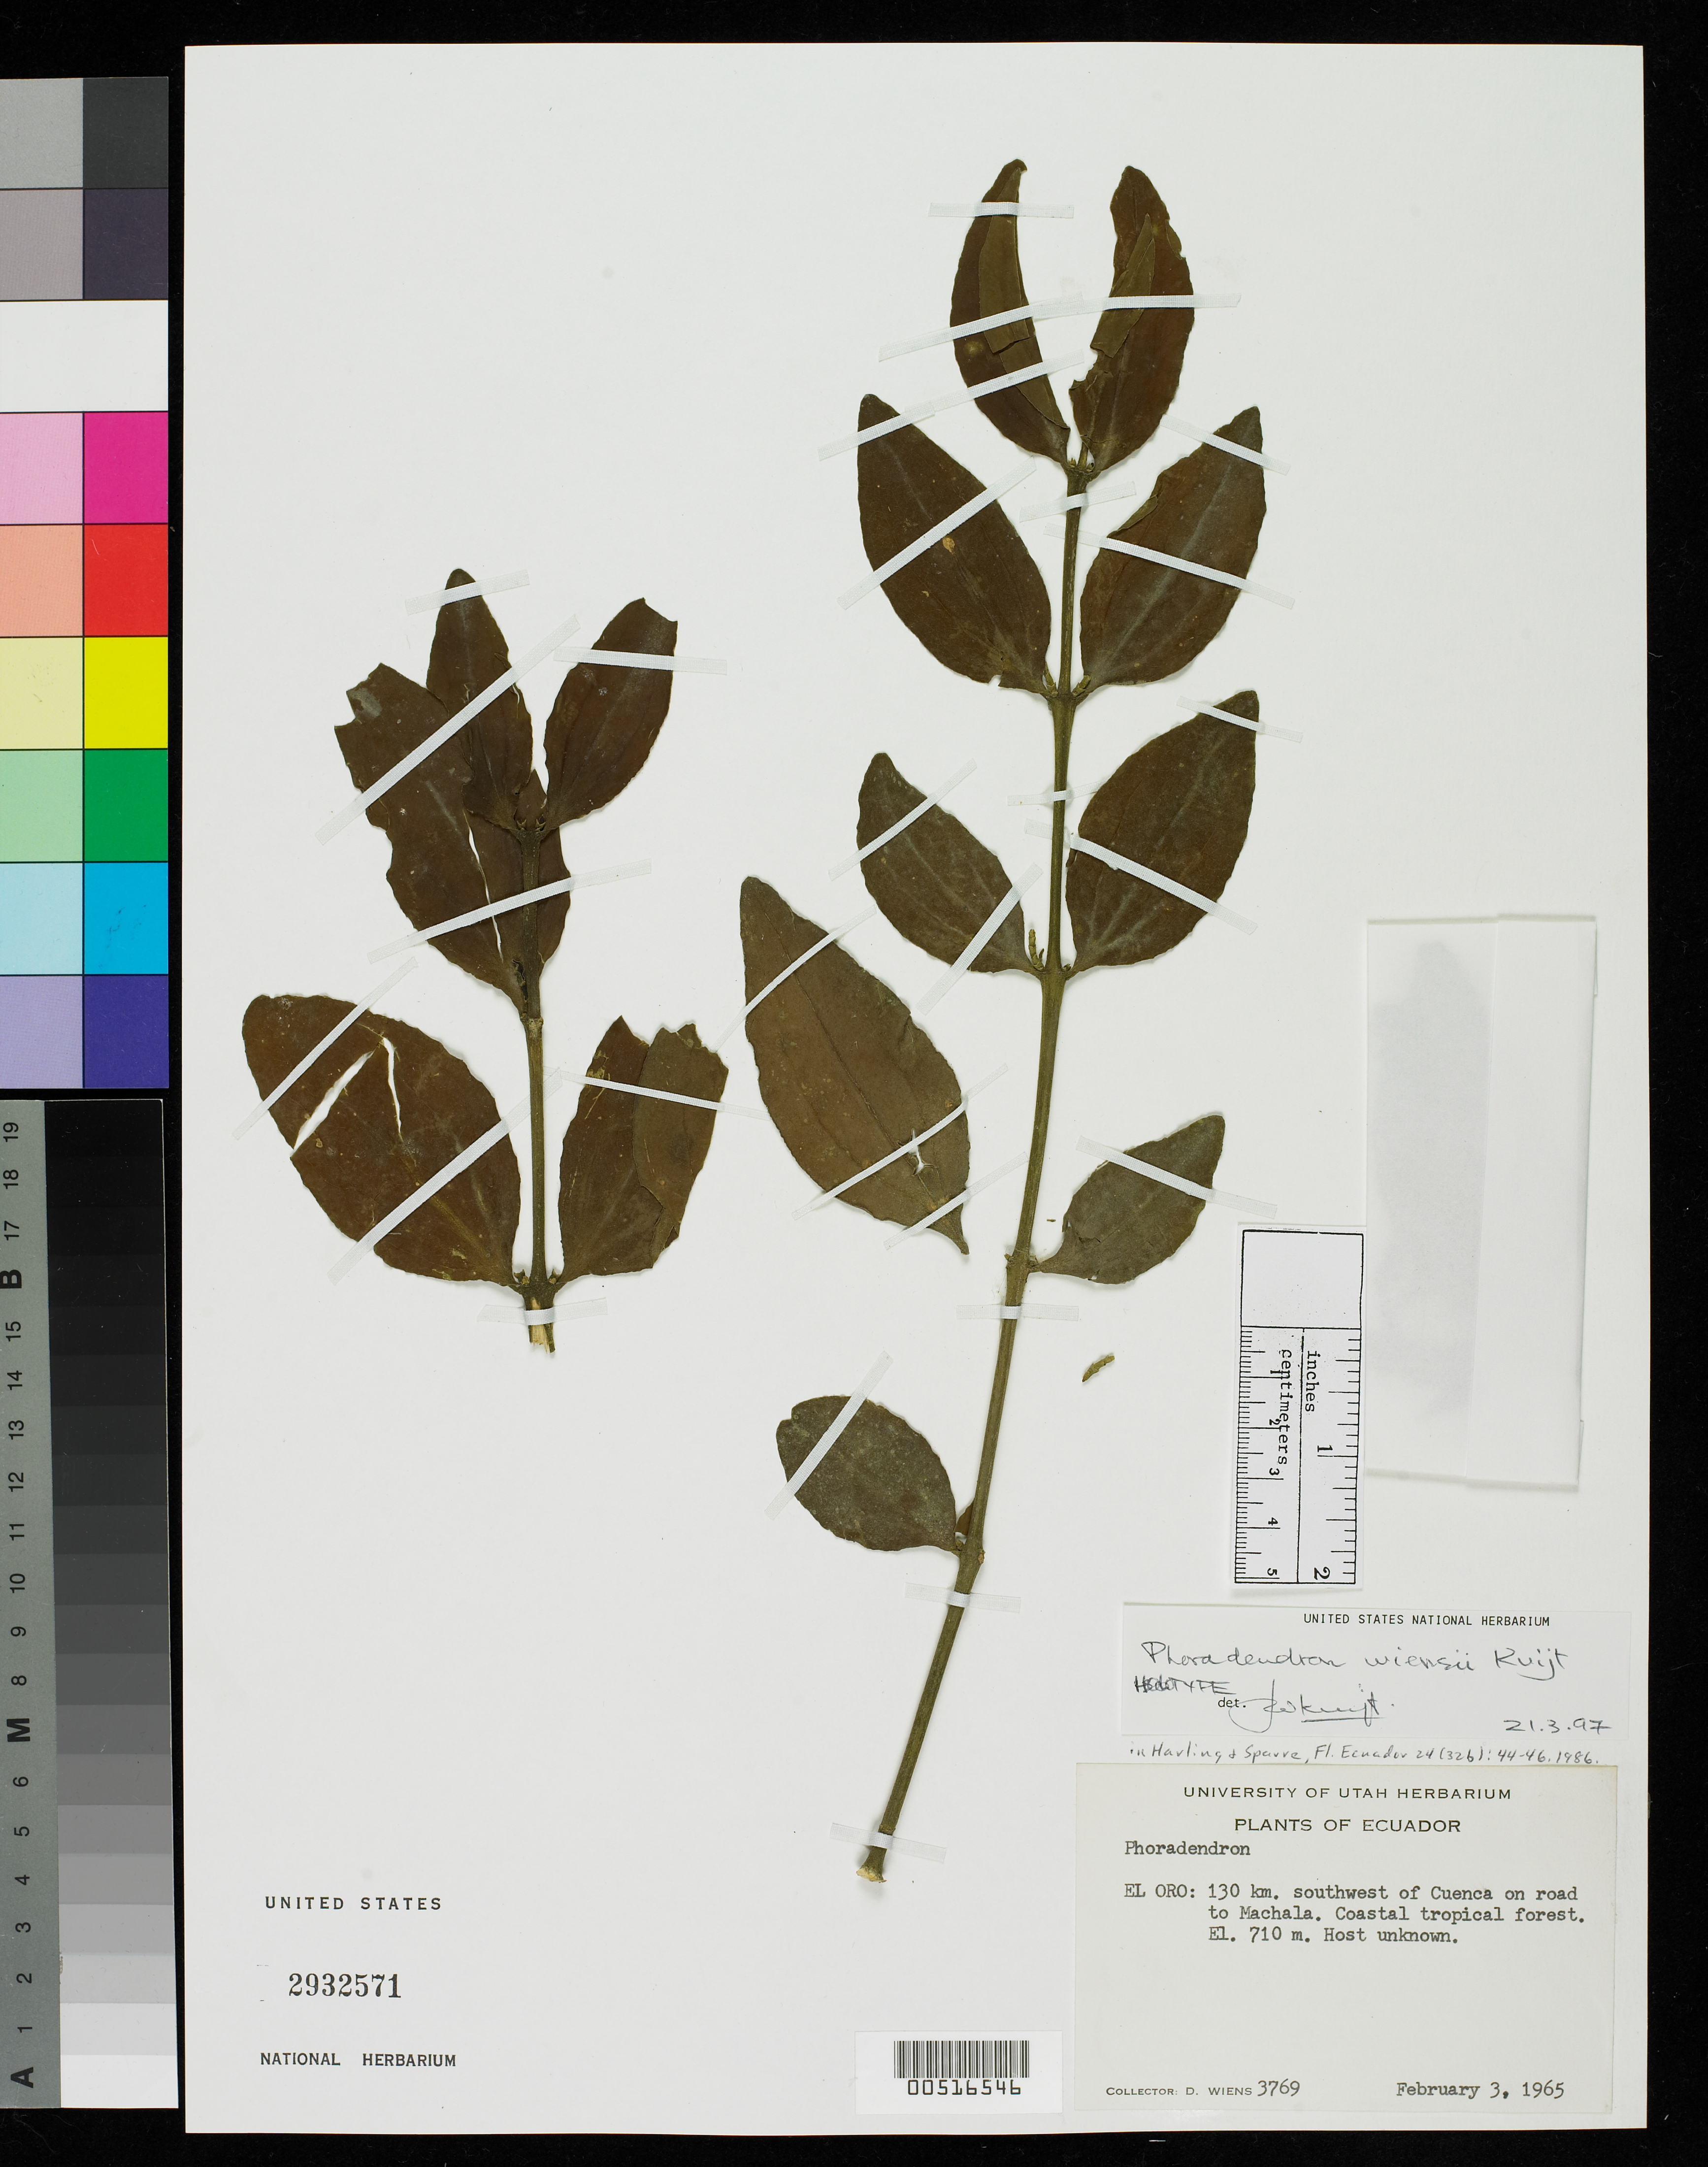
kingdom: Plantae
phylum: Tracheophyta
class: Magnoliopsida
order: Santalales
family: Viscaceae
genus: Phoradendron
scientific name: Phoradendron wiensii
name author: Kuijt in Harling & Sparre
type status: Isotype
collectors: D. Wiens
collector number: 3769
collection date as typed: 03 Feb 1965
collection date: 1965-02-03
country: Ecuador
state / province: El Oro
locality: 130 km SW of Cuenca on road to Machala.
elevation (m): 710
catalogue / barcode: US 2932571